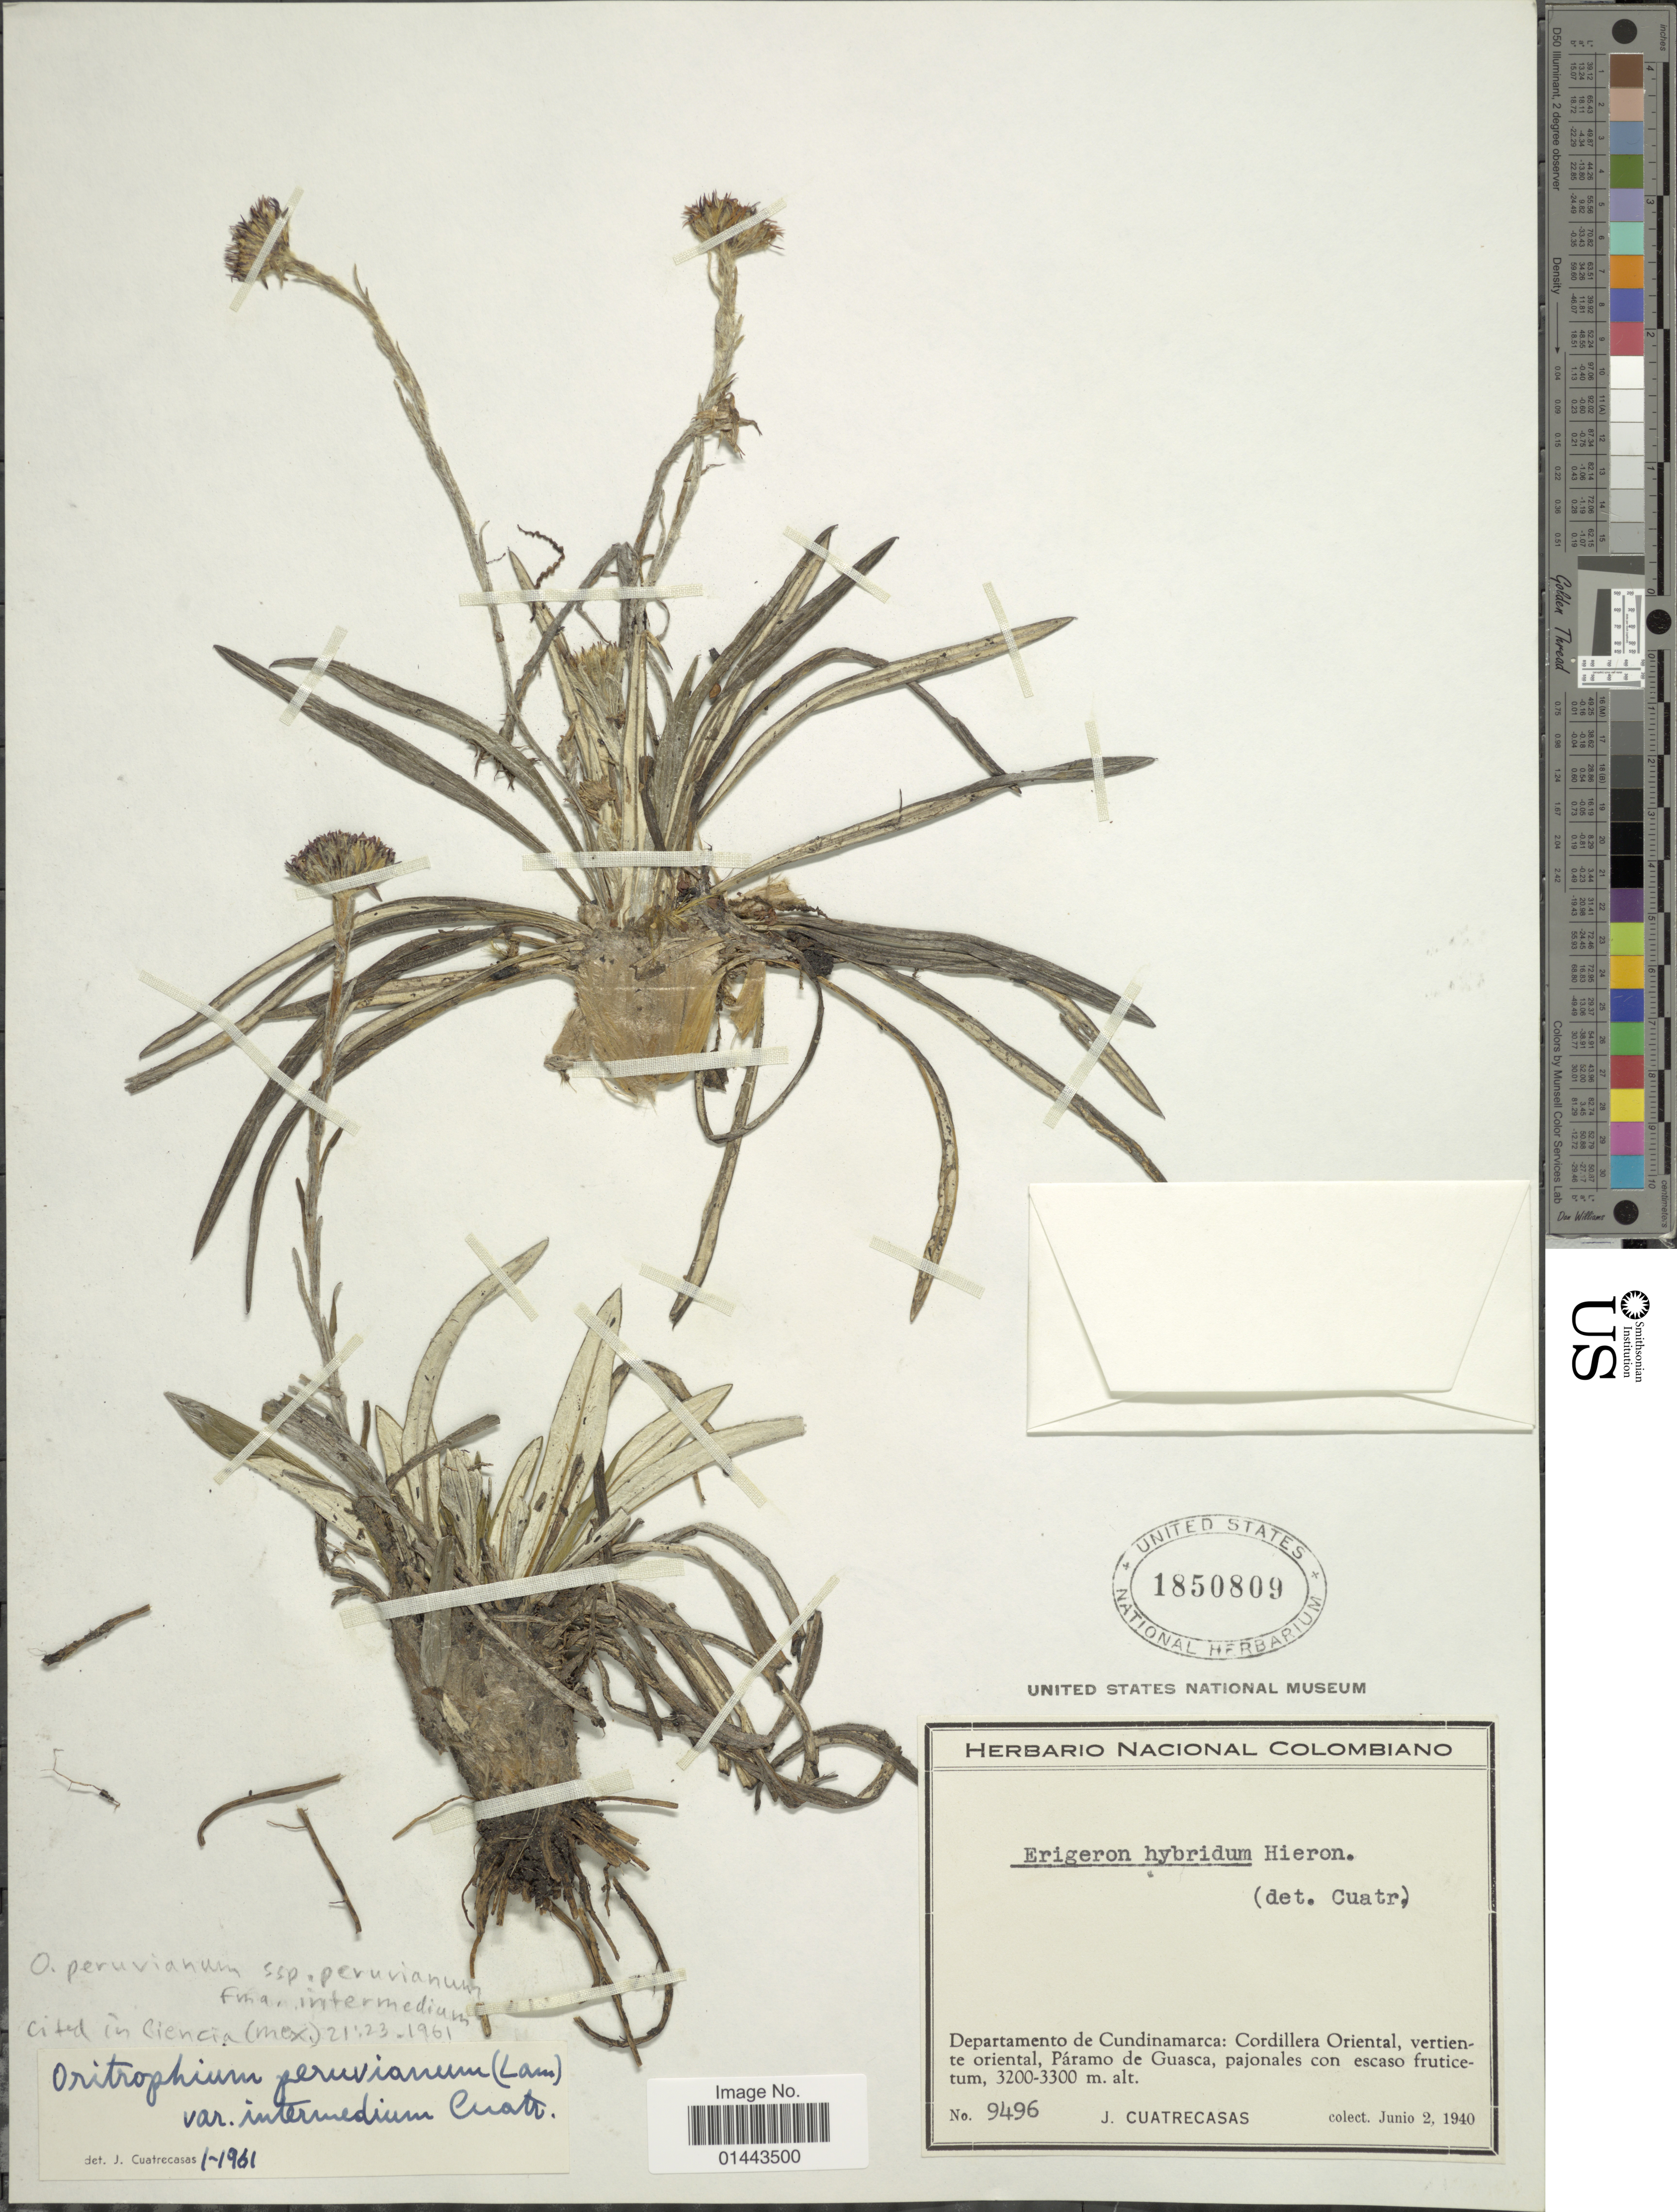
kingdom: Plantae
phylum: Tracheophyta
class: Magnoliopsida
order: Asterales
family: Asteraceae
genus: Oritrophium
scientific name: Oritrophium peruvianum f. intermedium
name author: Cuatrec.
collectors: J. Cuatrecasas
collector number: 9496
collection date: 1940-06-02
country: Colombia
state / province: Cundinamarca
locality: Cordillera Oriental, vertiente oriental, paramo de Guasca, pajonales con escaso fruticetum.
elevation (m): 3200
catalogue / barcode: US 1850809